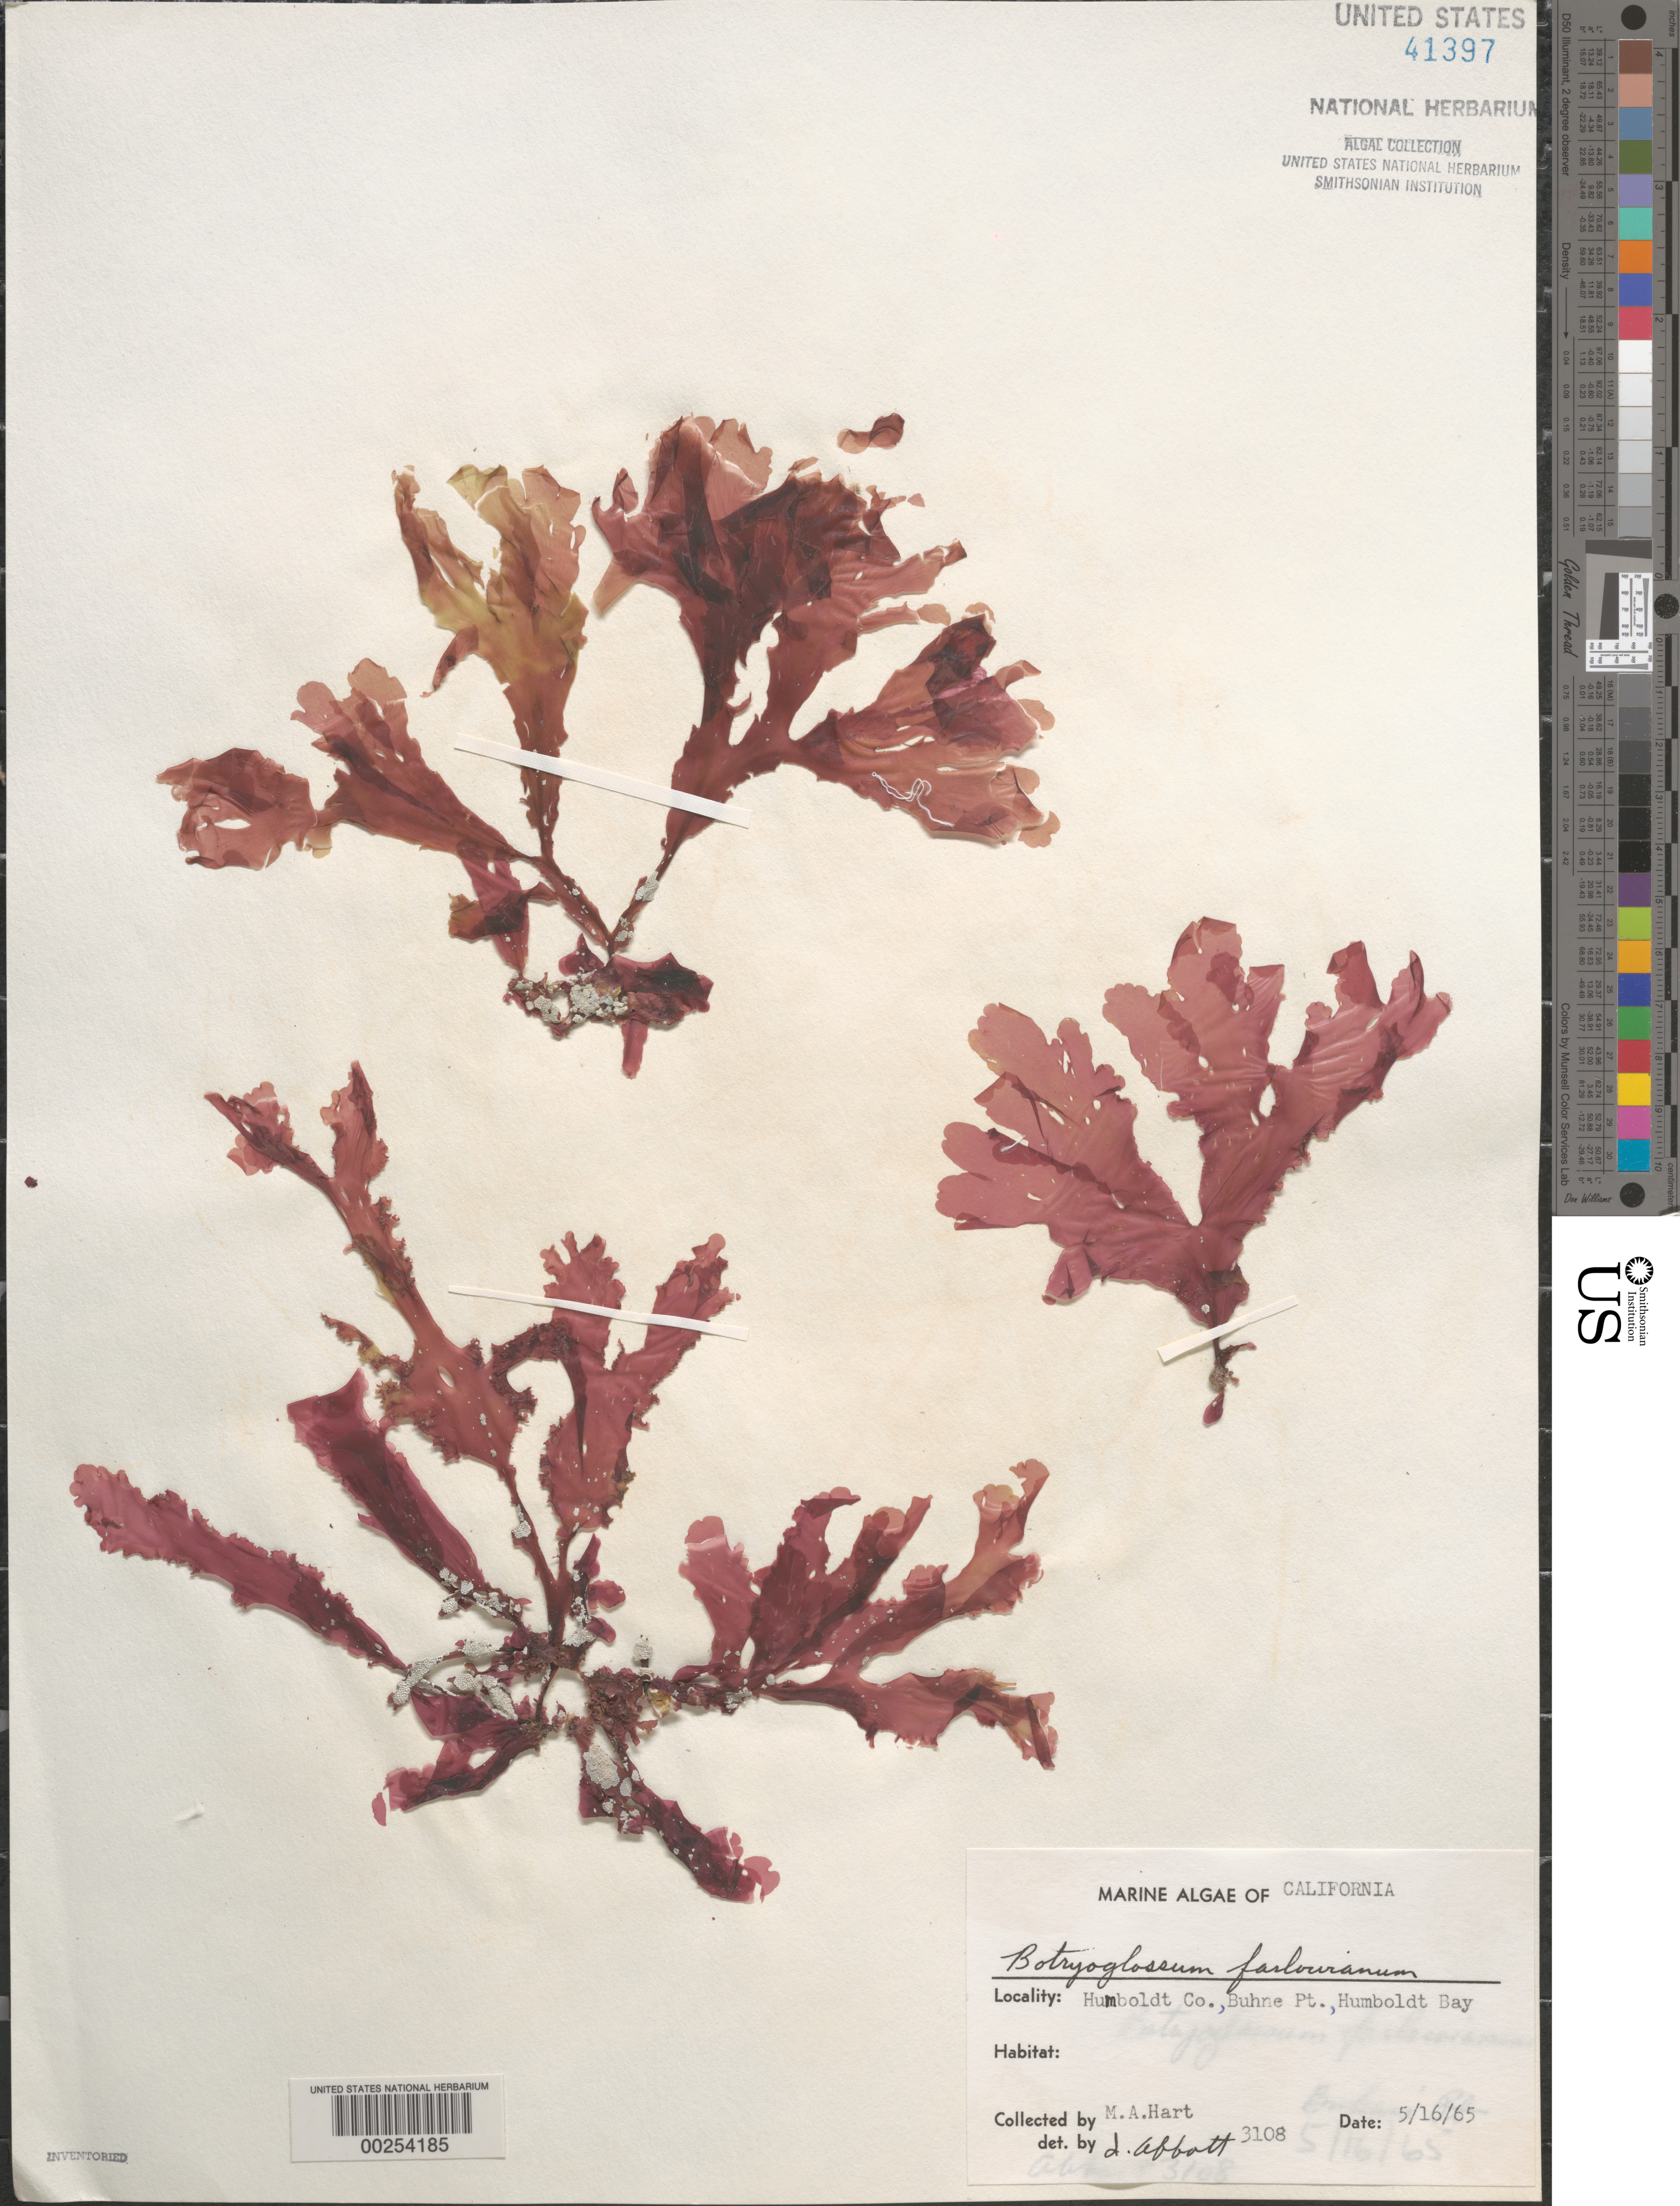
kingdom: Plantae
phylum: Rhodophyta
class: Florideophyceae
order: Ceramiales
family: Delesseriaceae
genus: Botryoglossum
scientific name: Botryoglossum farlowianum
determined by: Abbott, Isabella A.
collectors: M. A. Hart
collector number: IAA 3108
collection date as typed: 16 May 1965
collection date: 1965-05-16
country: United States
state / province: California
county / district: Humboldt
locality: Buhne Point, Humboldt Bay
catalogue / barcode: US 41397